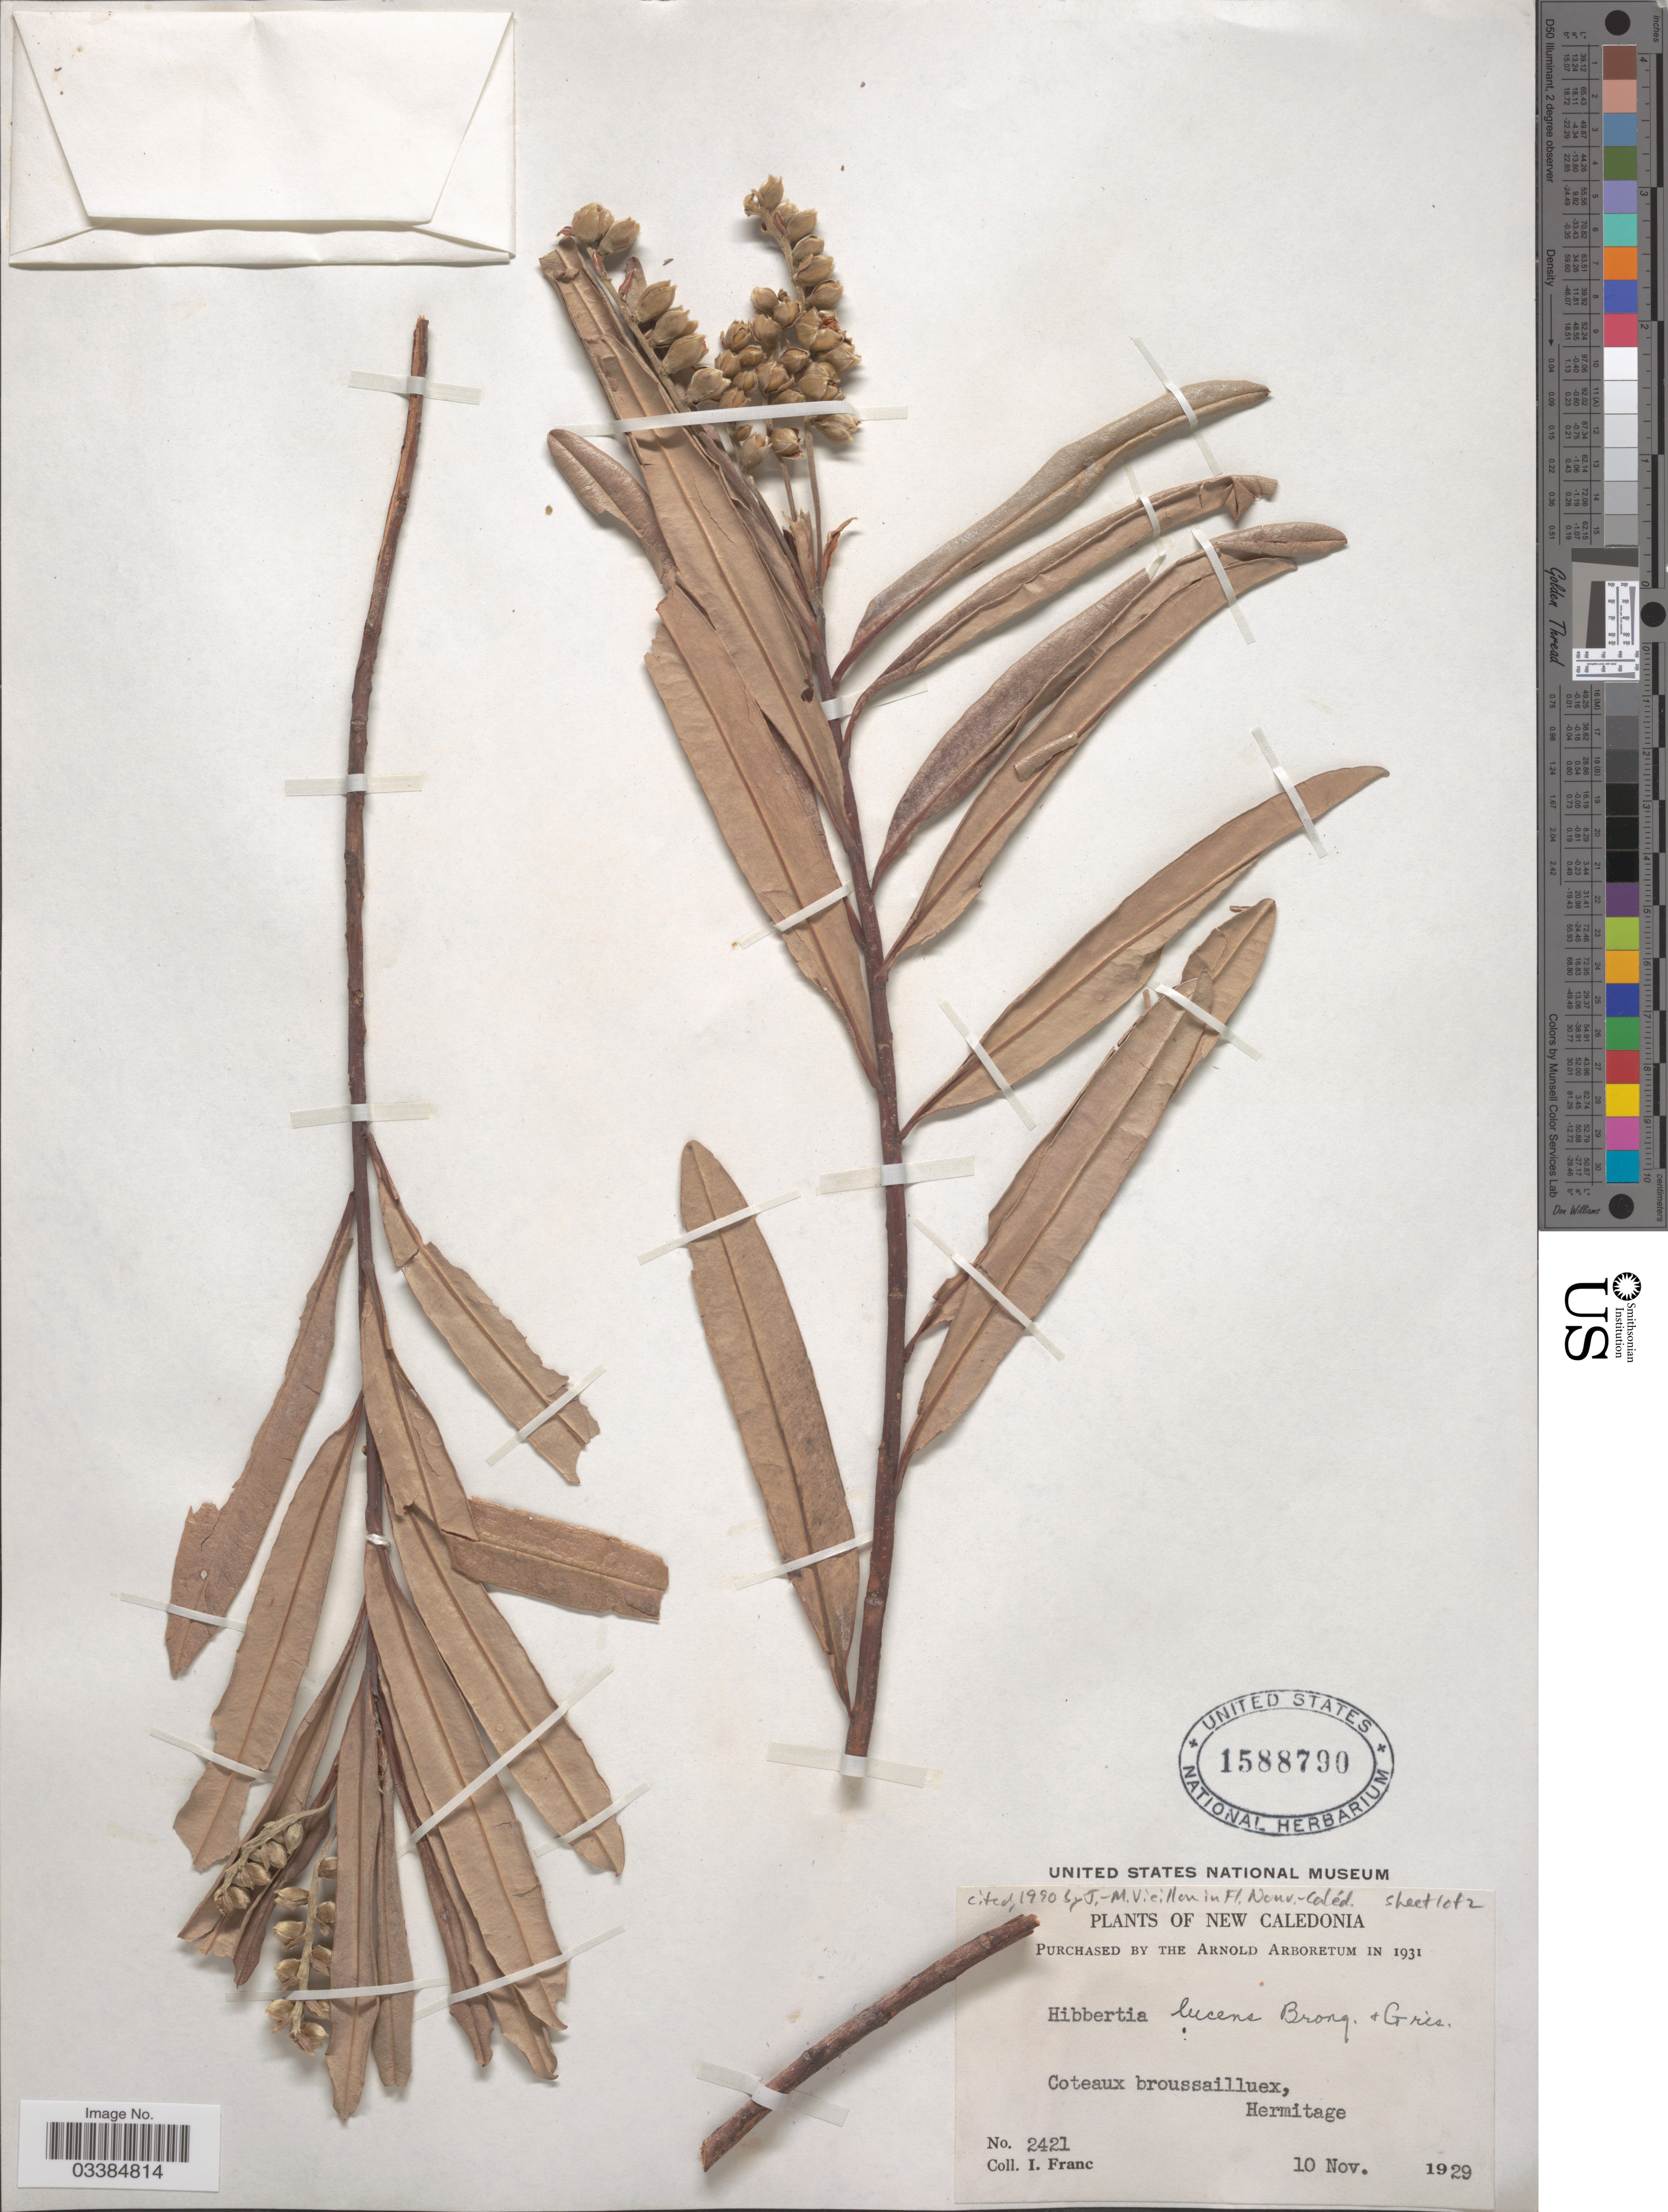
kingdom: Plantae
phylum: Tracheophyta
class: Magnoliopsida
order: Dilleniales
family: Dilleniaceae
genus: Hibbertia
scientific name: Hibbertia lucens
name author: Brongn. & Gris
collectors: I. Franc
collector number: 2421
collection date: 1929-11-10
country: New Caledonia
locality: Coteaux broussailluex, Hermitage.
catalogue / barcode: US 1588790